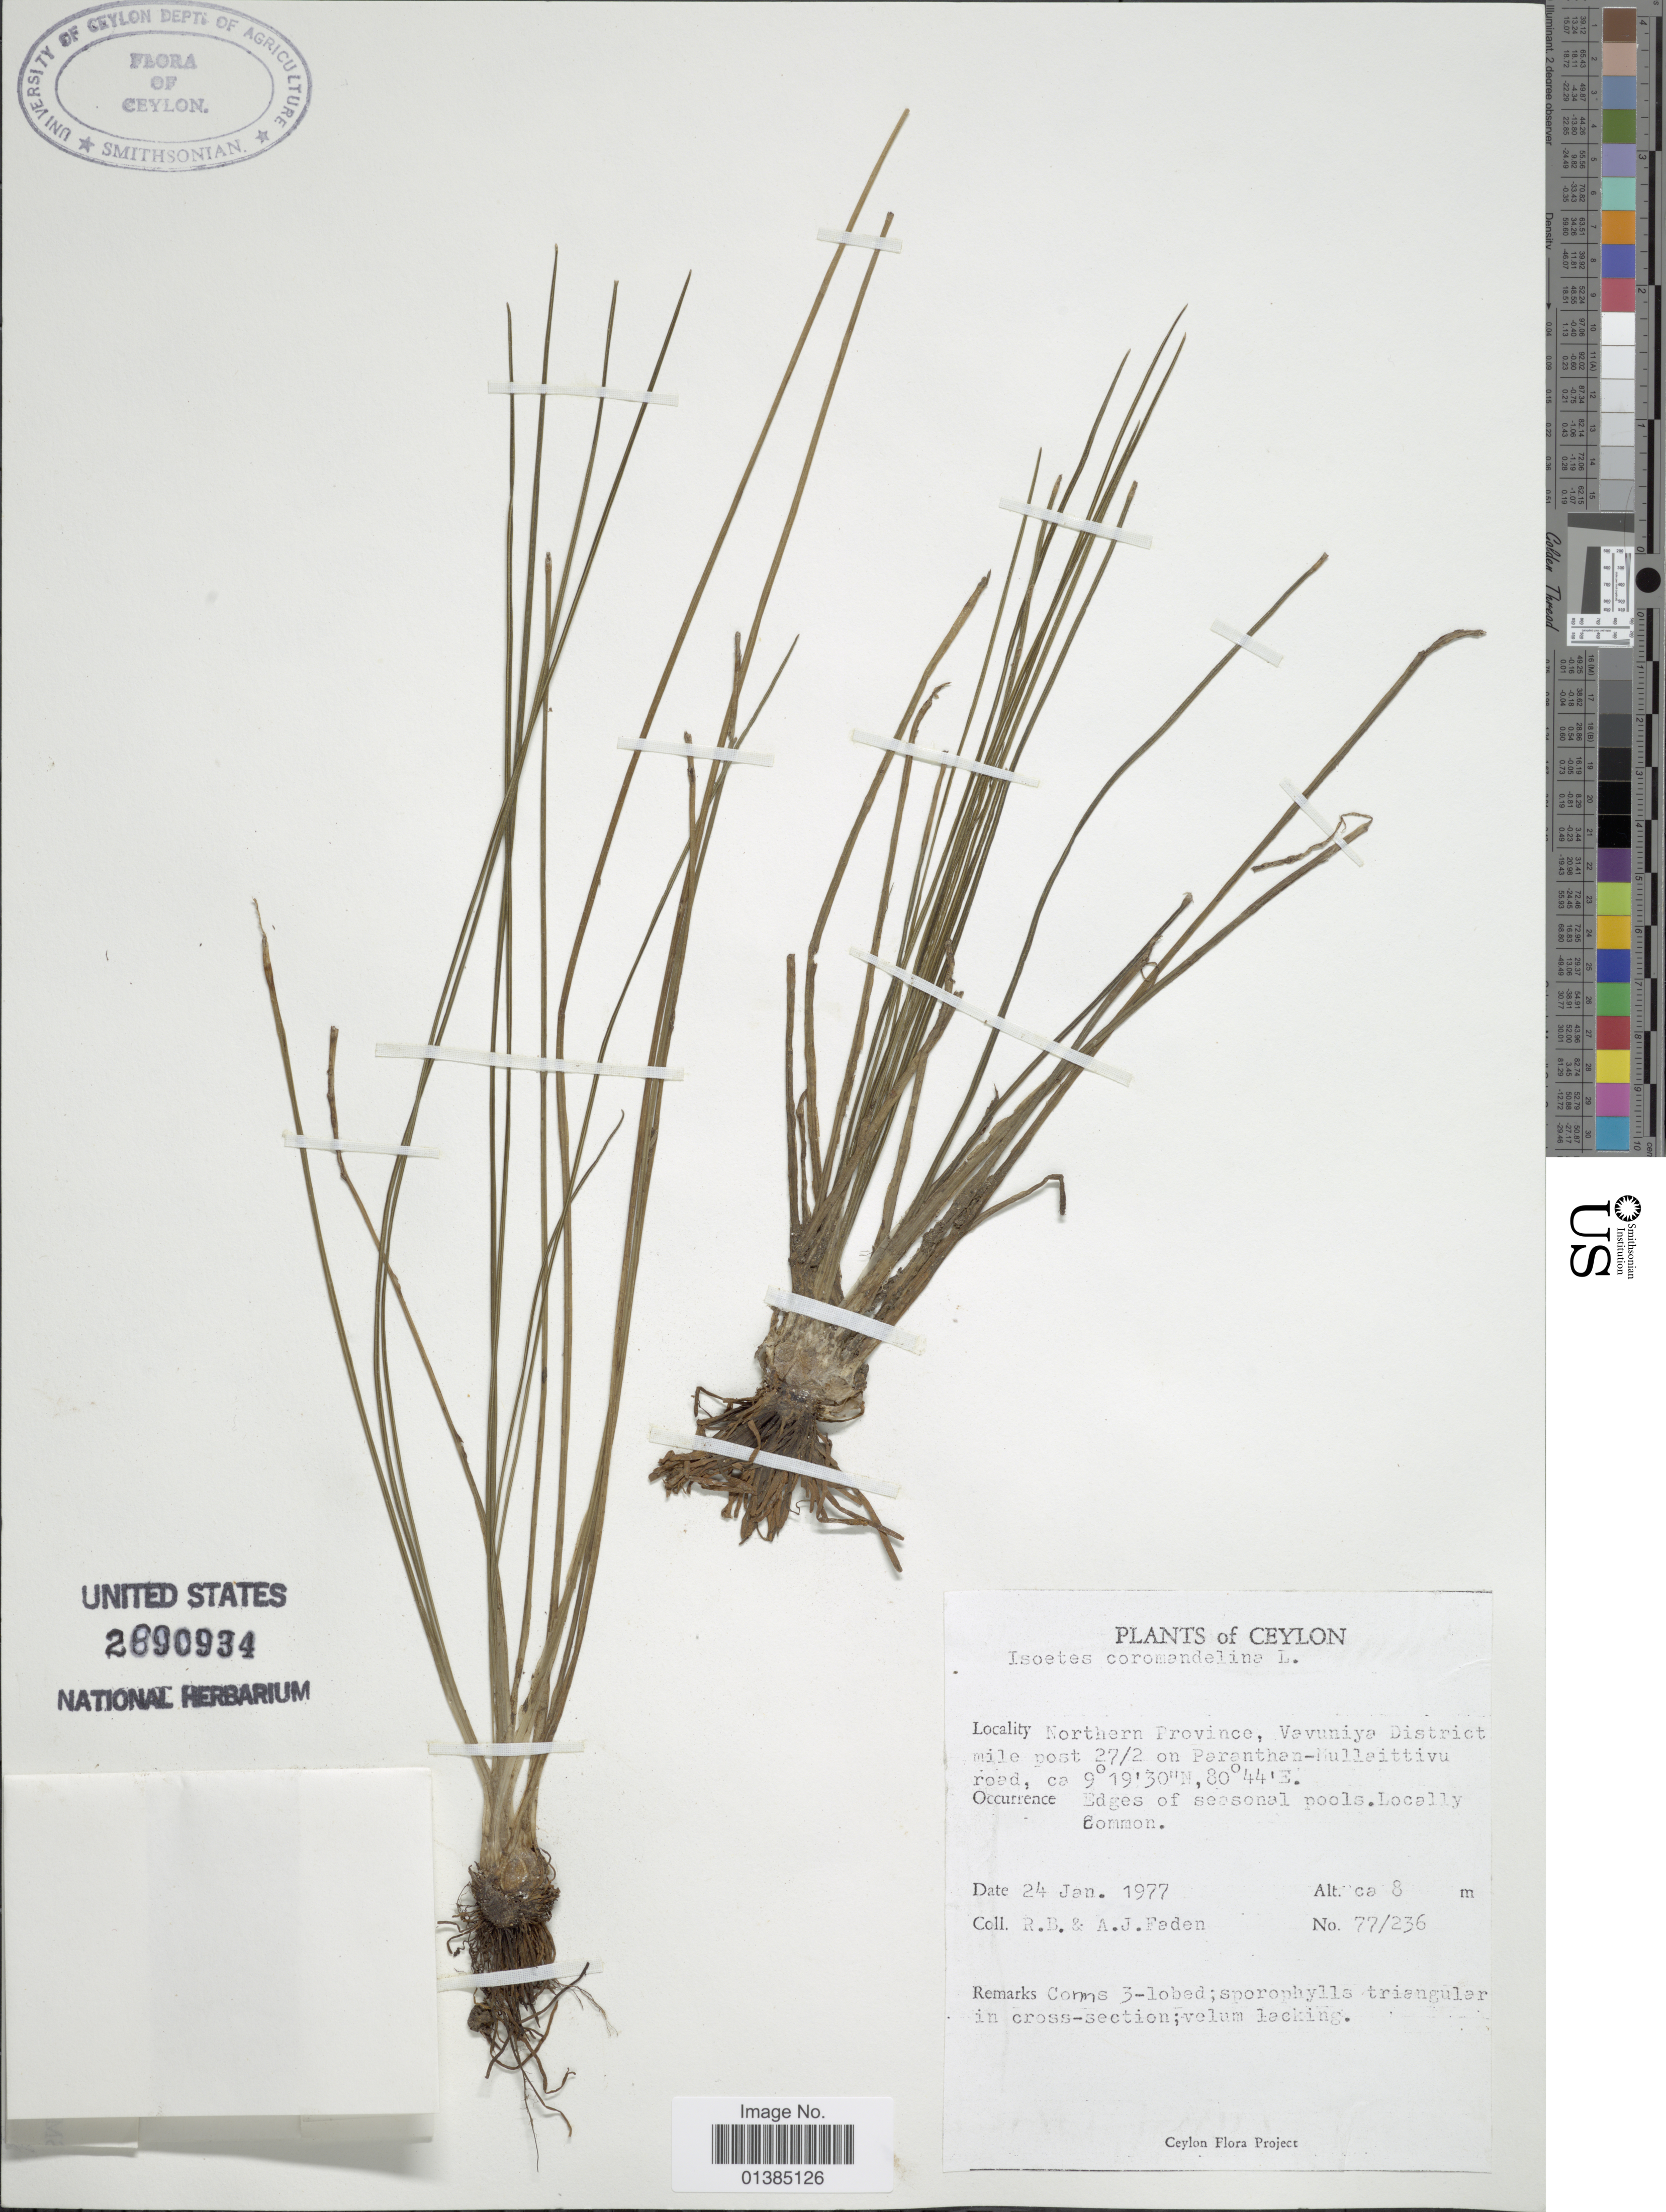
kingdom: Plantae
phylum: Tracheophyta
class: Lycopodiopsida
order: Isoetales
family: Isoetaceae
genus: Isoetes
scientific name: Isoetes coromandelina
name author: L. f.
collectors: R. B. Faden & A. J. Faden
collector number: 77/236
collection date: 1977-01-24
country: Sri Lanka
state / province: Northern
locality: Ceylon. Northern Province, Vavuniya District mile post 27/2 on Paranthan-Mullaittivu road.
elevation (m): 8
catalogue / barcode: US 2890934